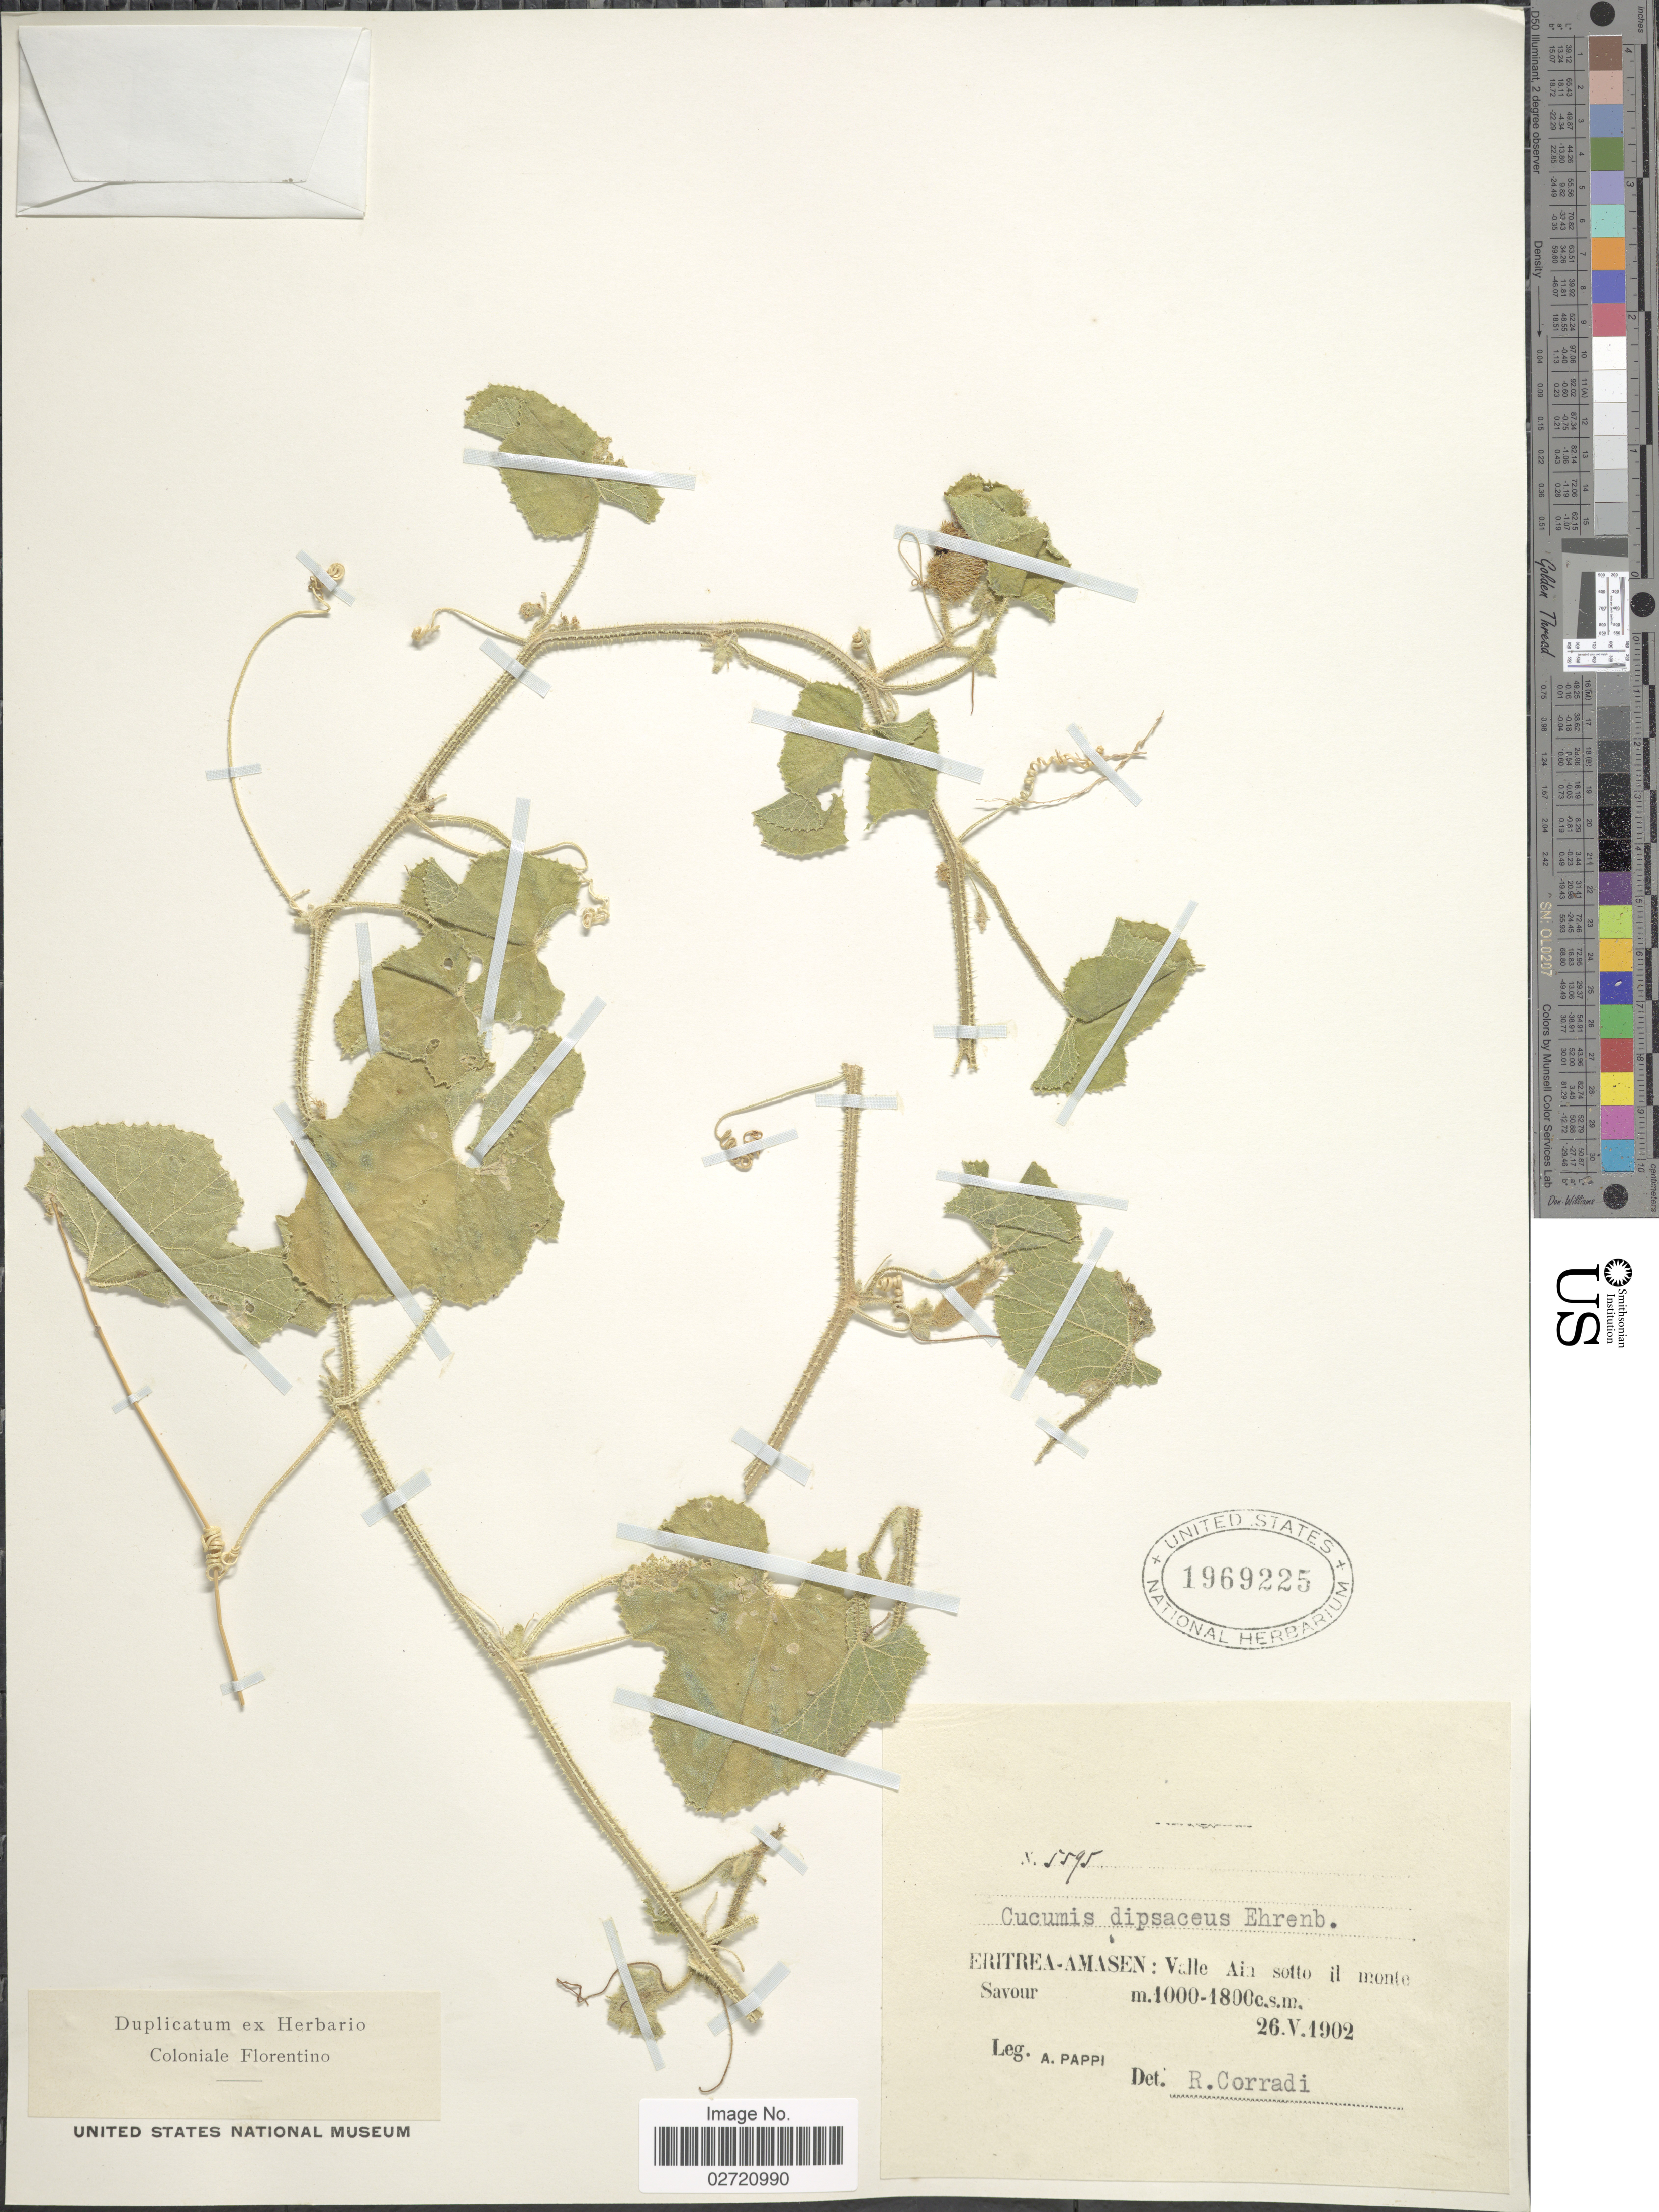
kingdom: Plantae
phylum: Tracheophyta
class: Magnoliopsida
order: Cucurbitales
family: Cucurbitaceae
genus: Cucumis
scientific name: Cucumis dipsaceus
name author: Ehrenb. ex Spach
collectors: A. Pappi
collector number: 5595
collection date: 1902-05-26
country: Eritrea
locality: Eritrea-Amasen: valle Ain sotto il monte Savour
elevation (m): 1000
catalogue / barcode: US 1969225